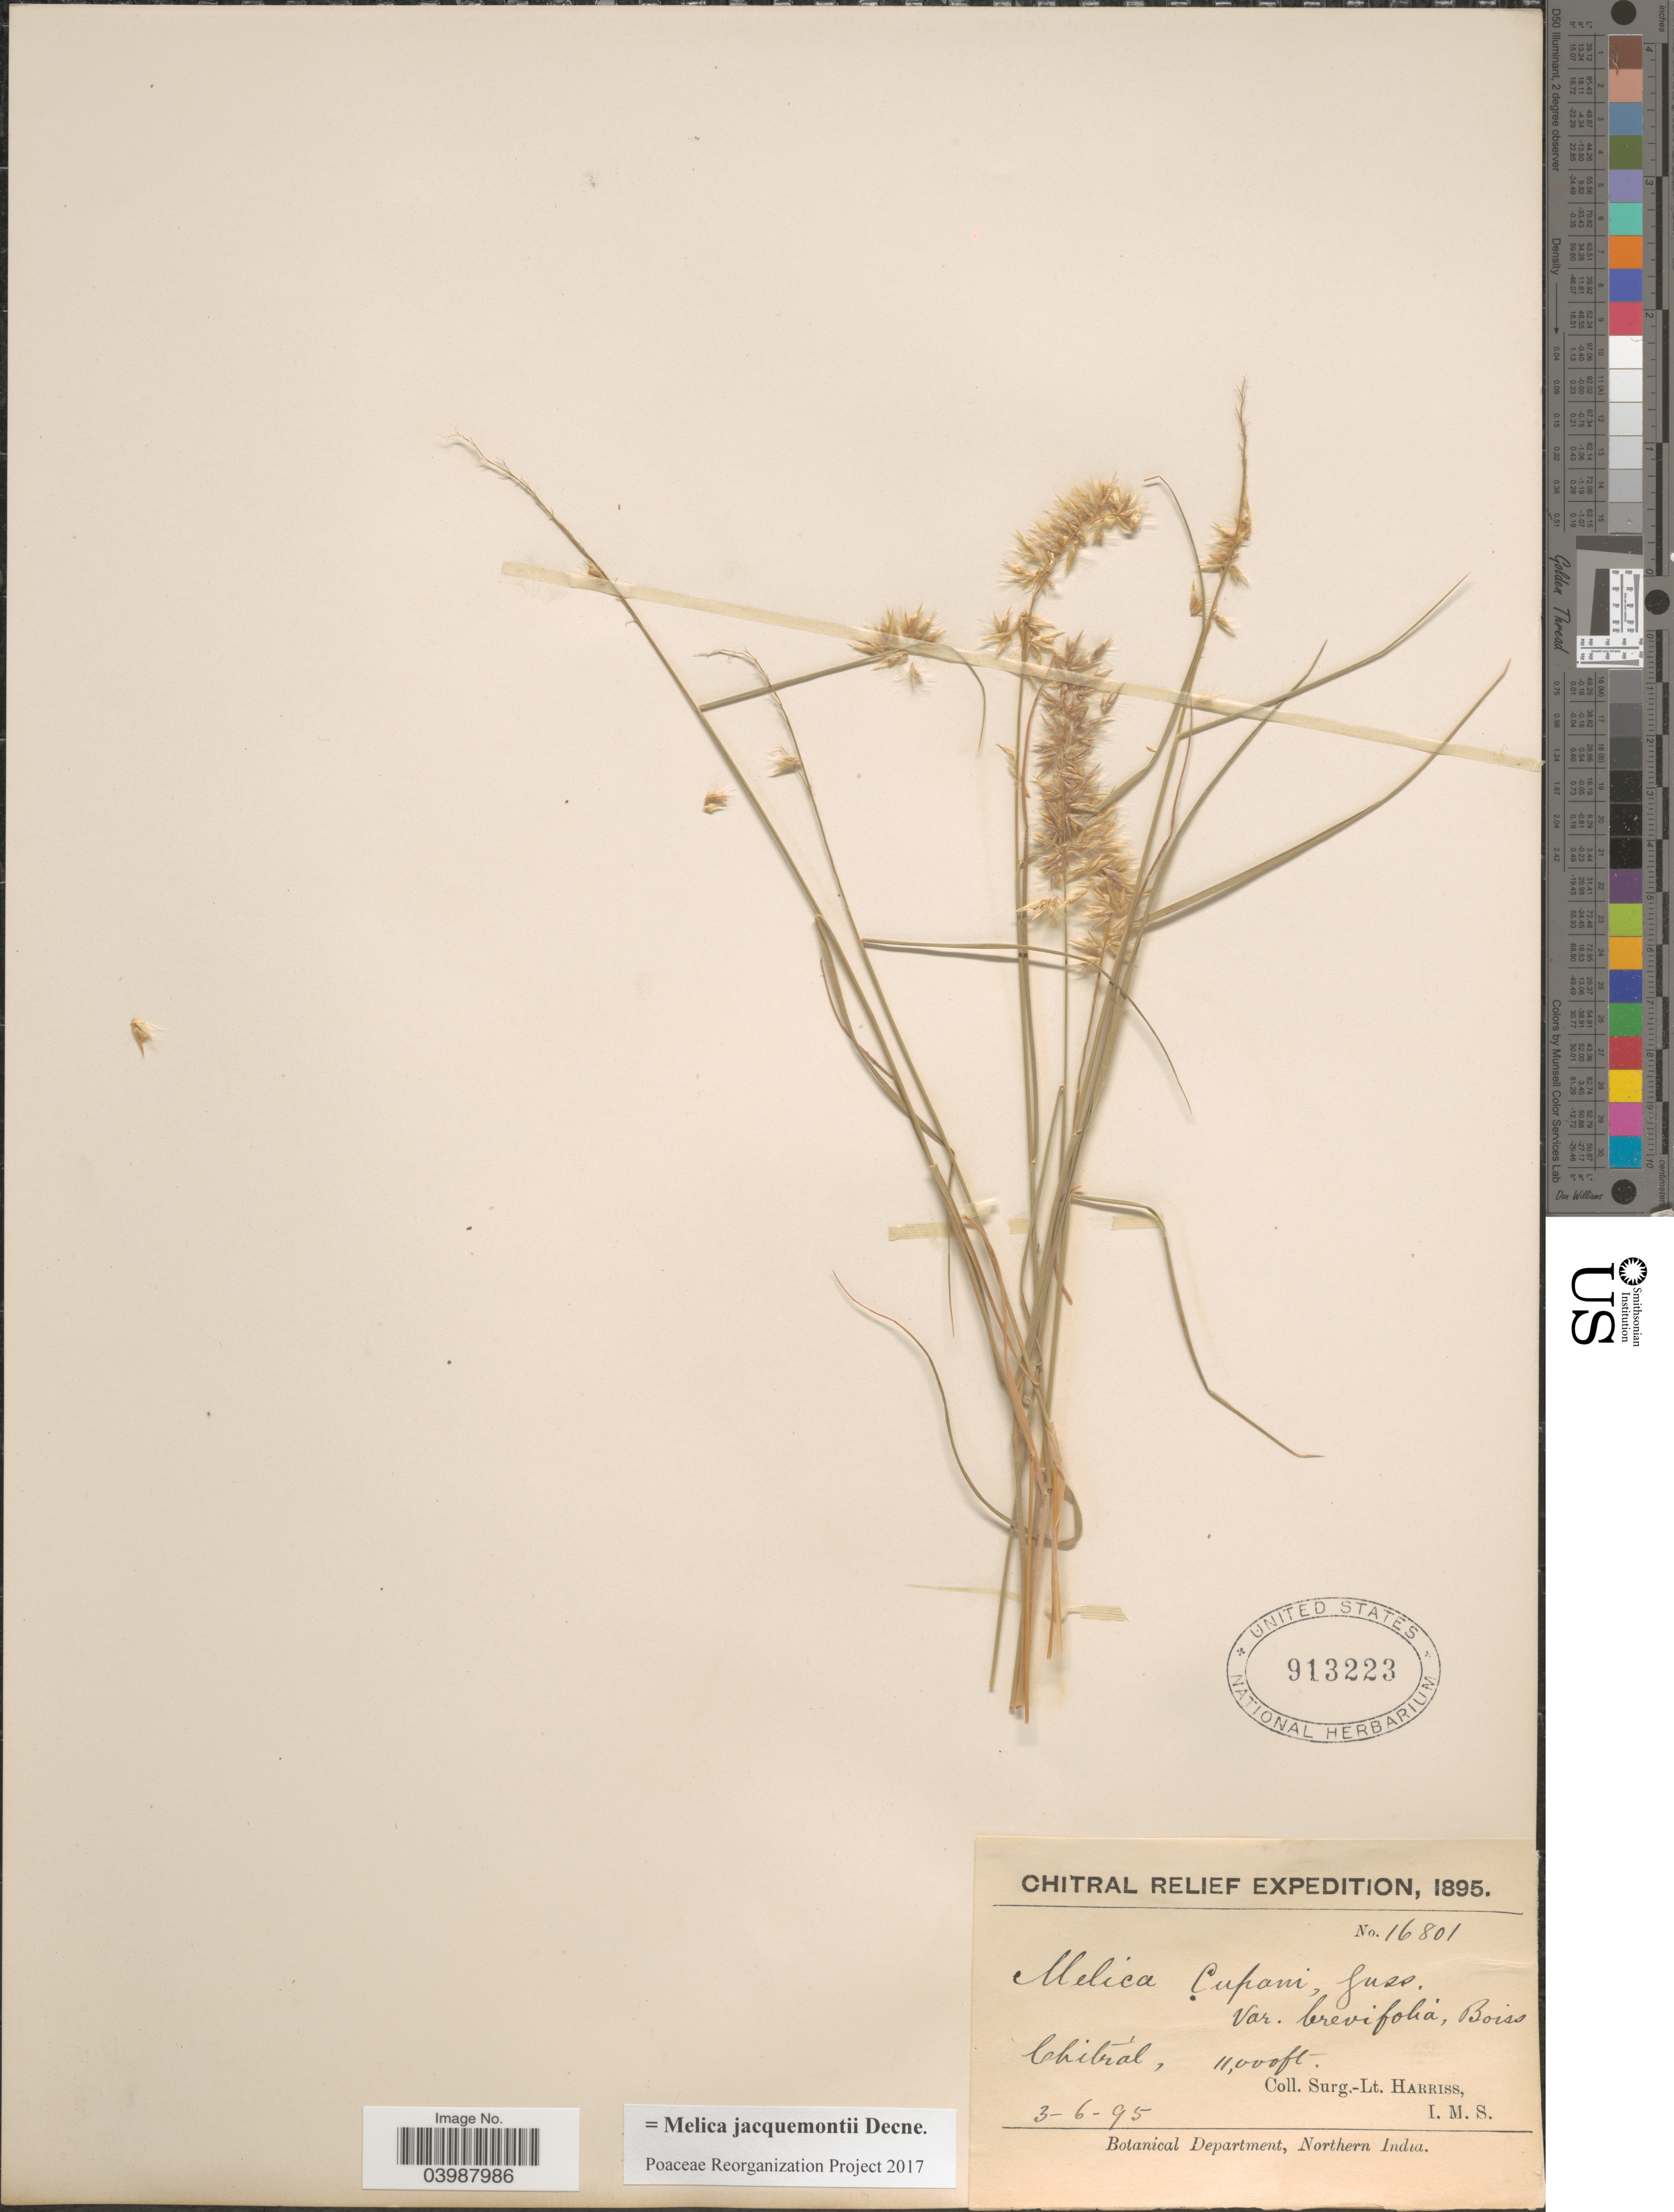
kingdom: Plantae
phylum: Tracheophyta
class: Liliopsida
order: Poales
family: Poaceae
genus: Melica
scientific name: Melica jacquemontii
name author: Decne.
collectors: S. A. Harris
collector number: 16801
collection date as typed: Transcribed d/m/y: 3/6/95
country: Pakistan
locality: Chitral.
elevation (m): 3353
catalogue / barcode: US 913223